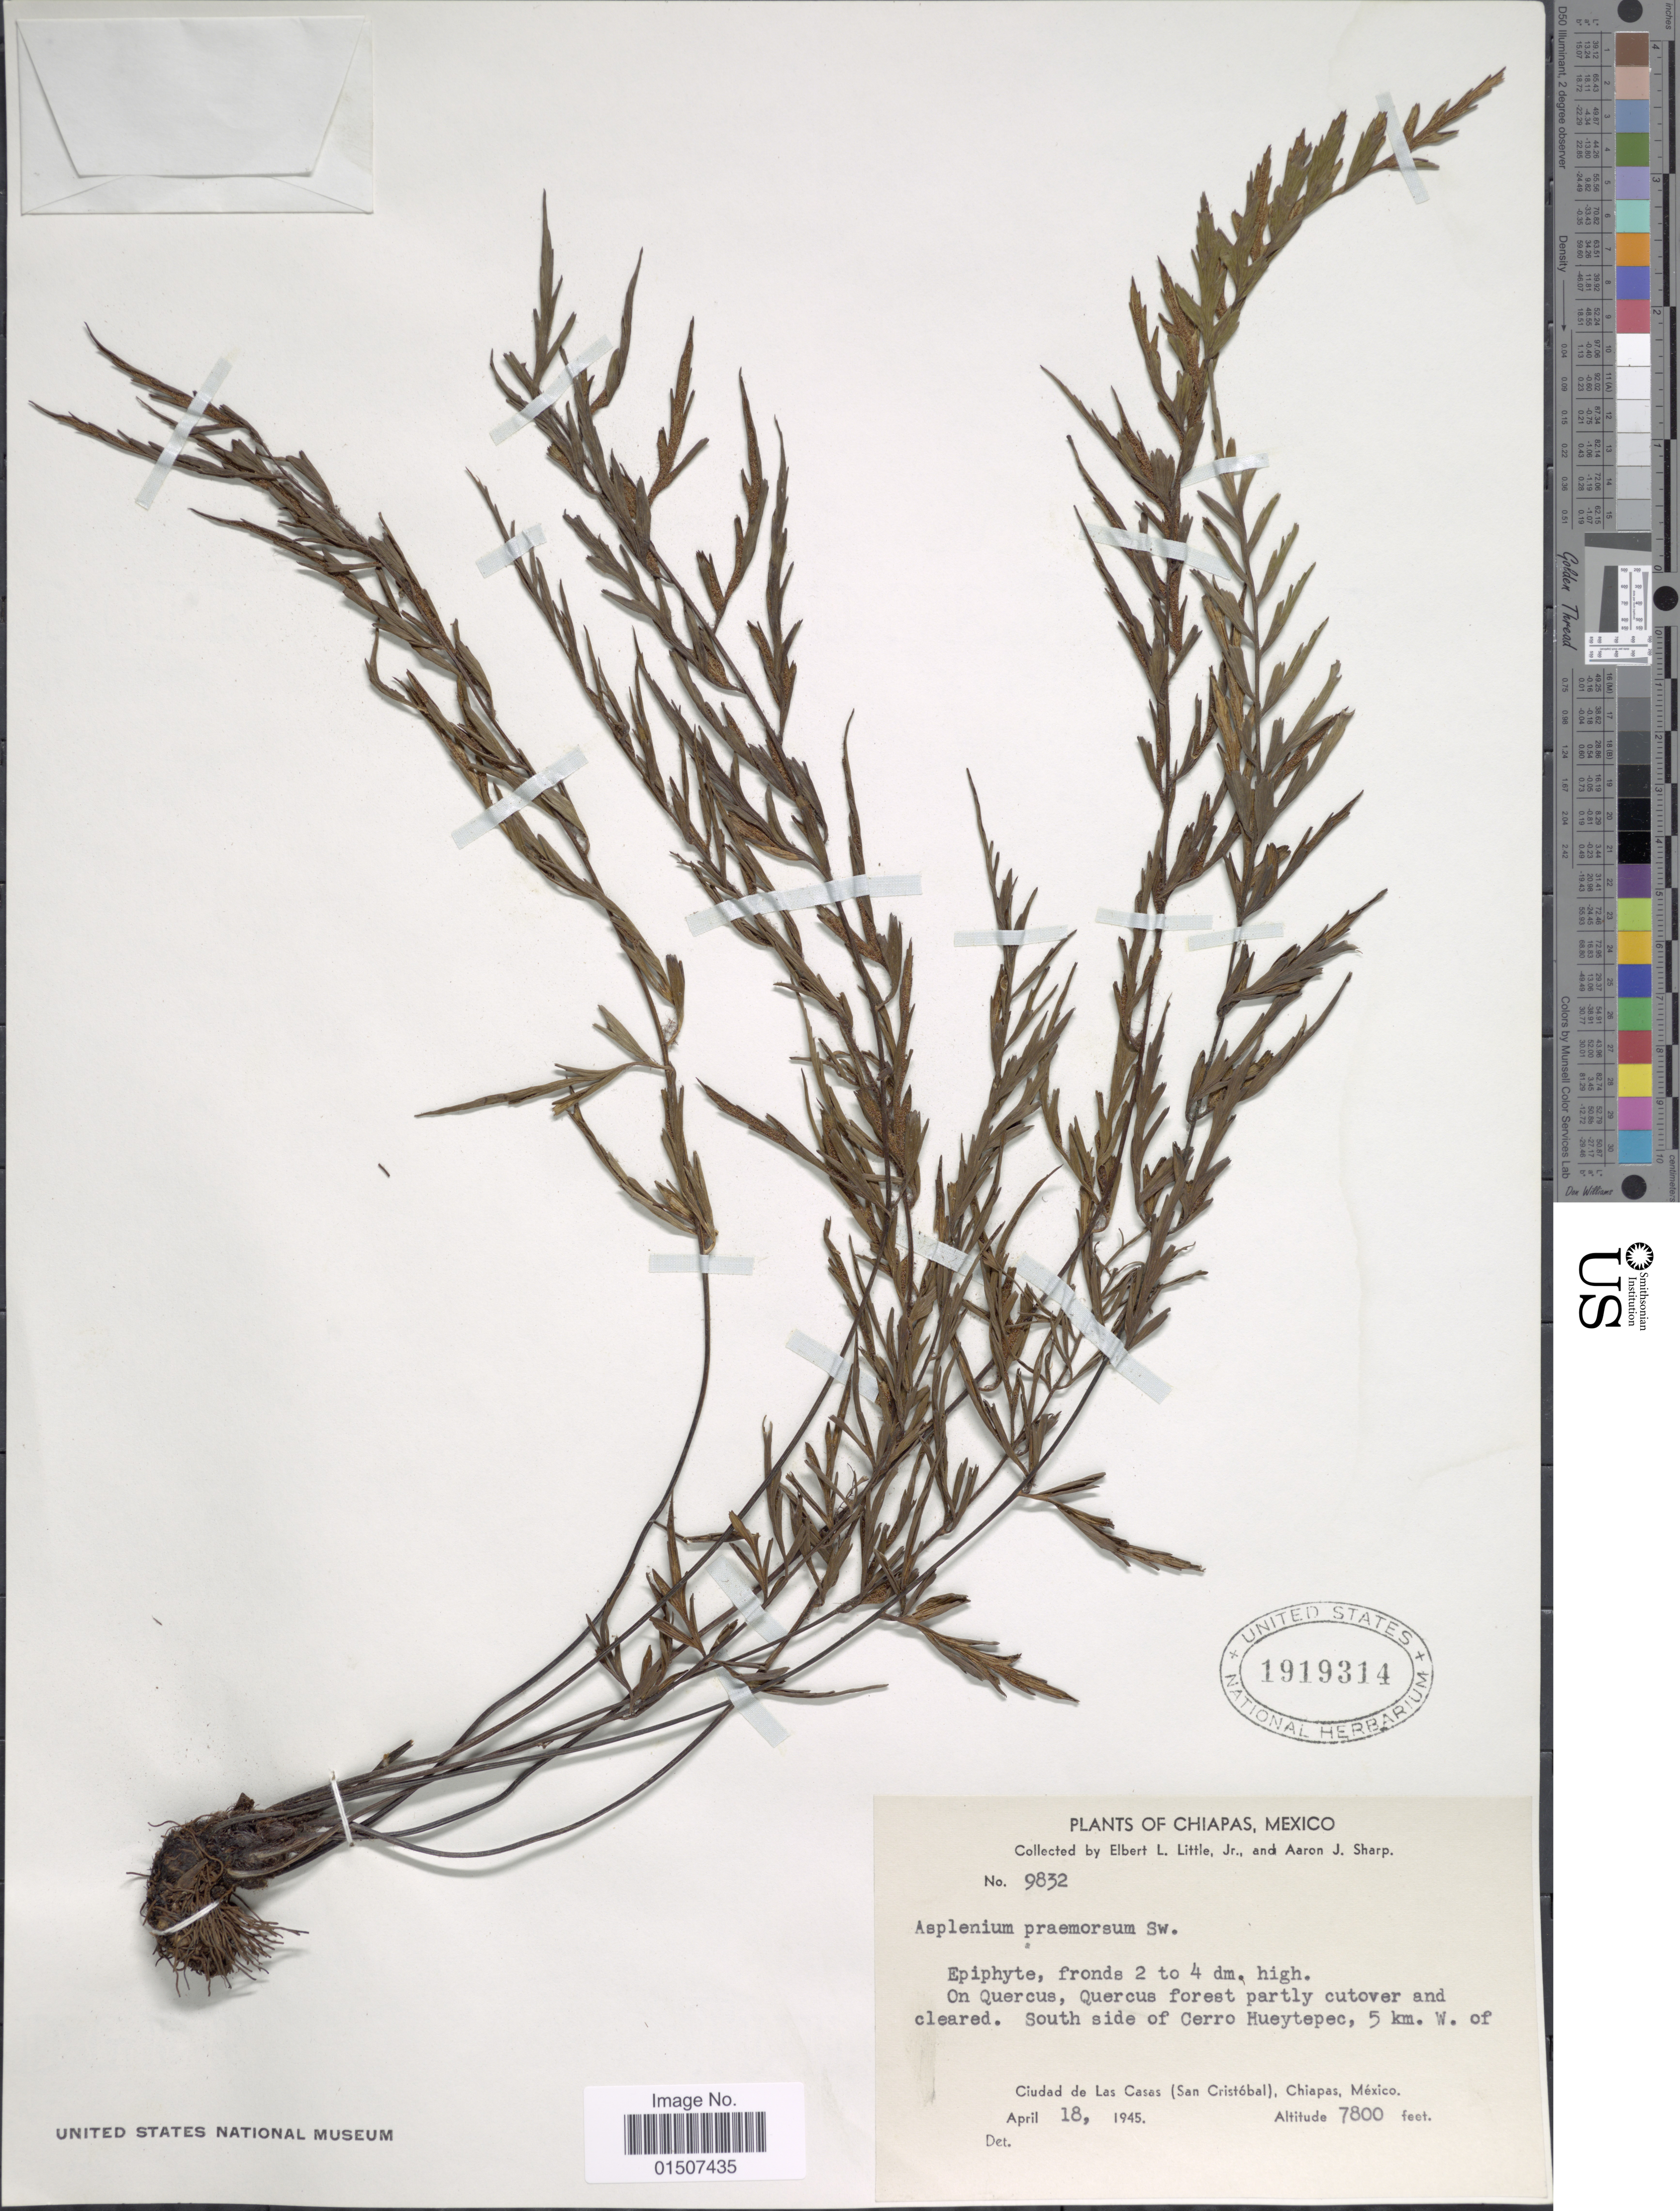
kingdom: Plantae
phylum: Tracheophyta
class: Polypodiopsida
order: Polypodiales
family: Aspleniaceae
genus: Asplenium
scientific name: Asplenium praemorsum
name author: Sw.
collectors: E. L. Little & Mrs A. J. Sharp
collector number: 9832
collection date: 1945-04-18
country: Mexico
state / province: Chiapas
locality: South side of Cerro Hueytepec, 5 km. W. of Ciudad de Las Casas (San Cristóbal)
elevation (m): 2377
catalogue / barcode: US 1919314